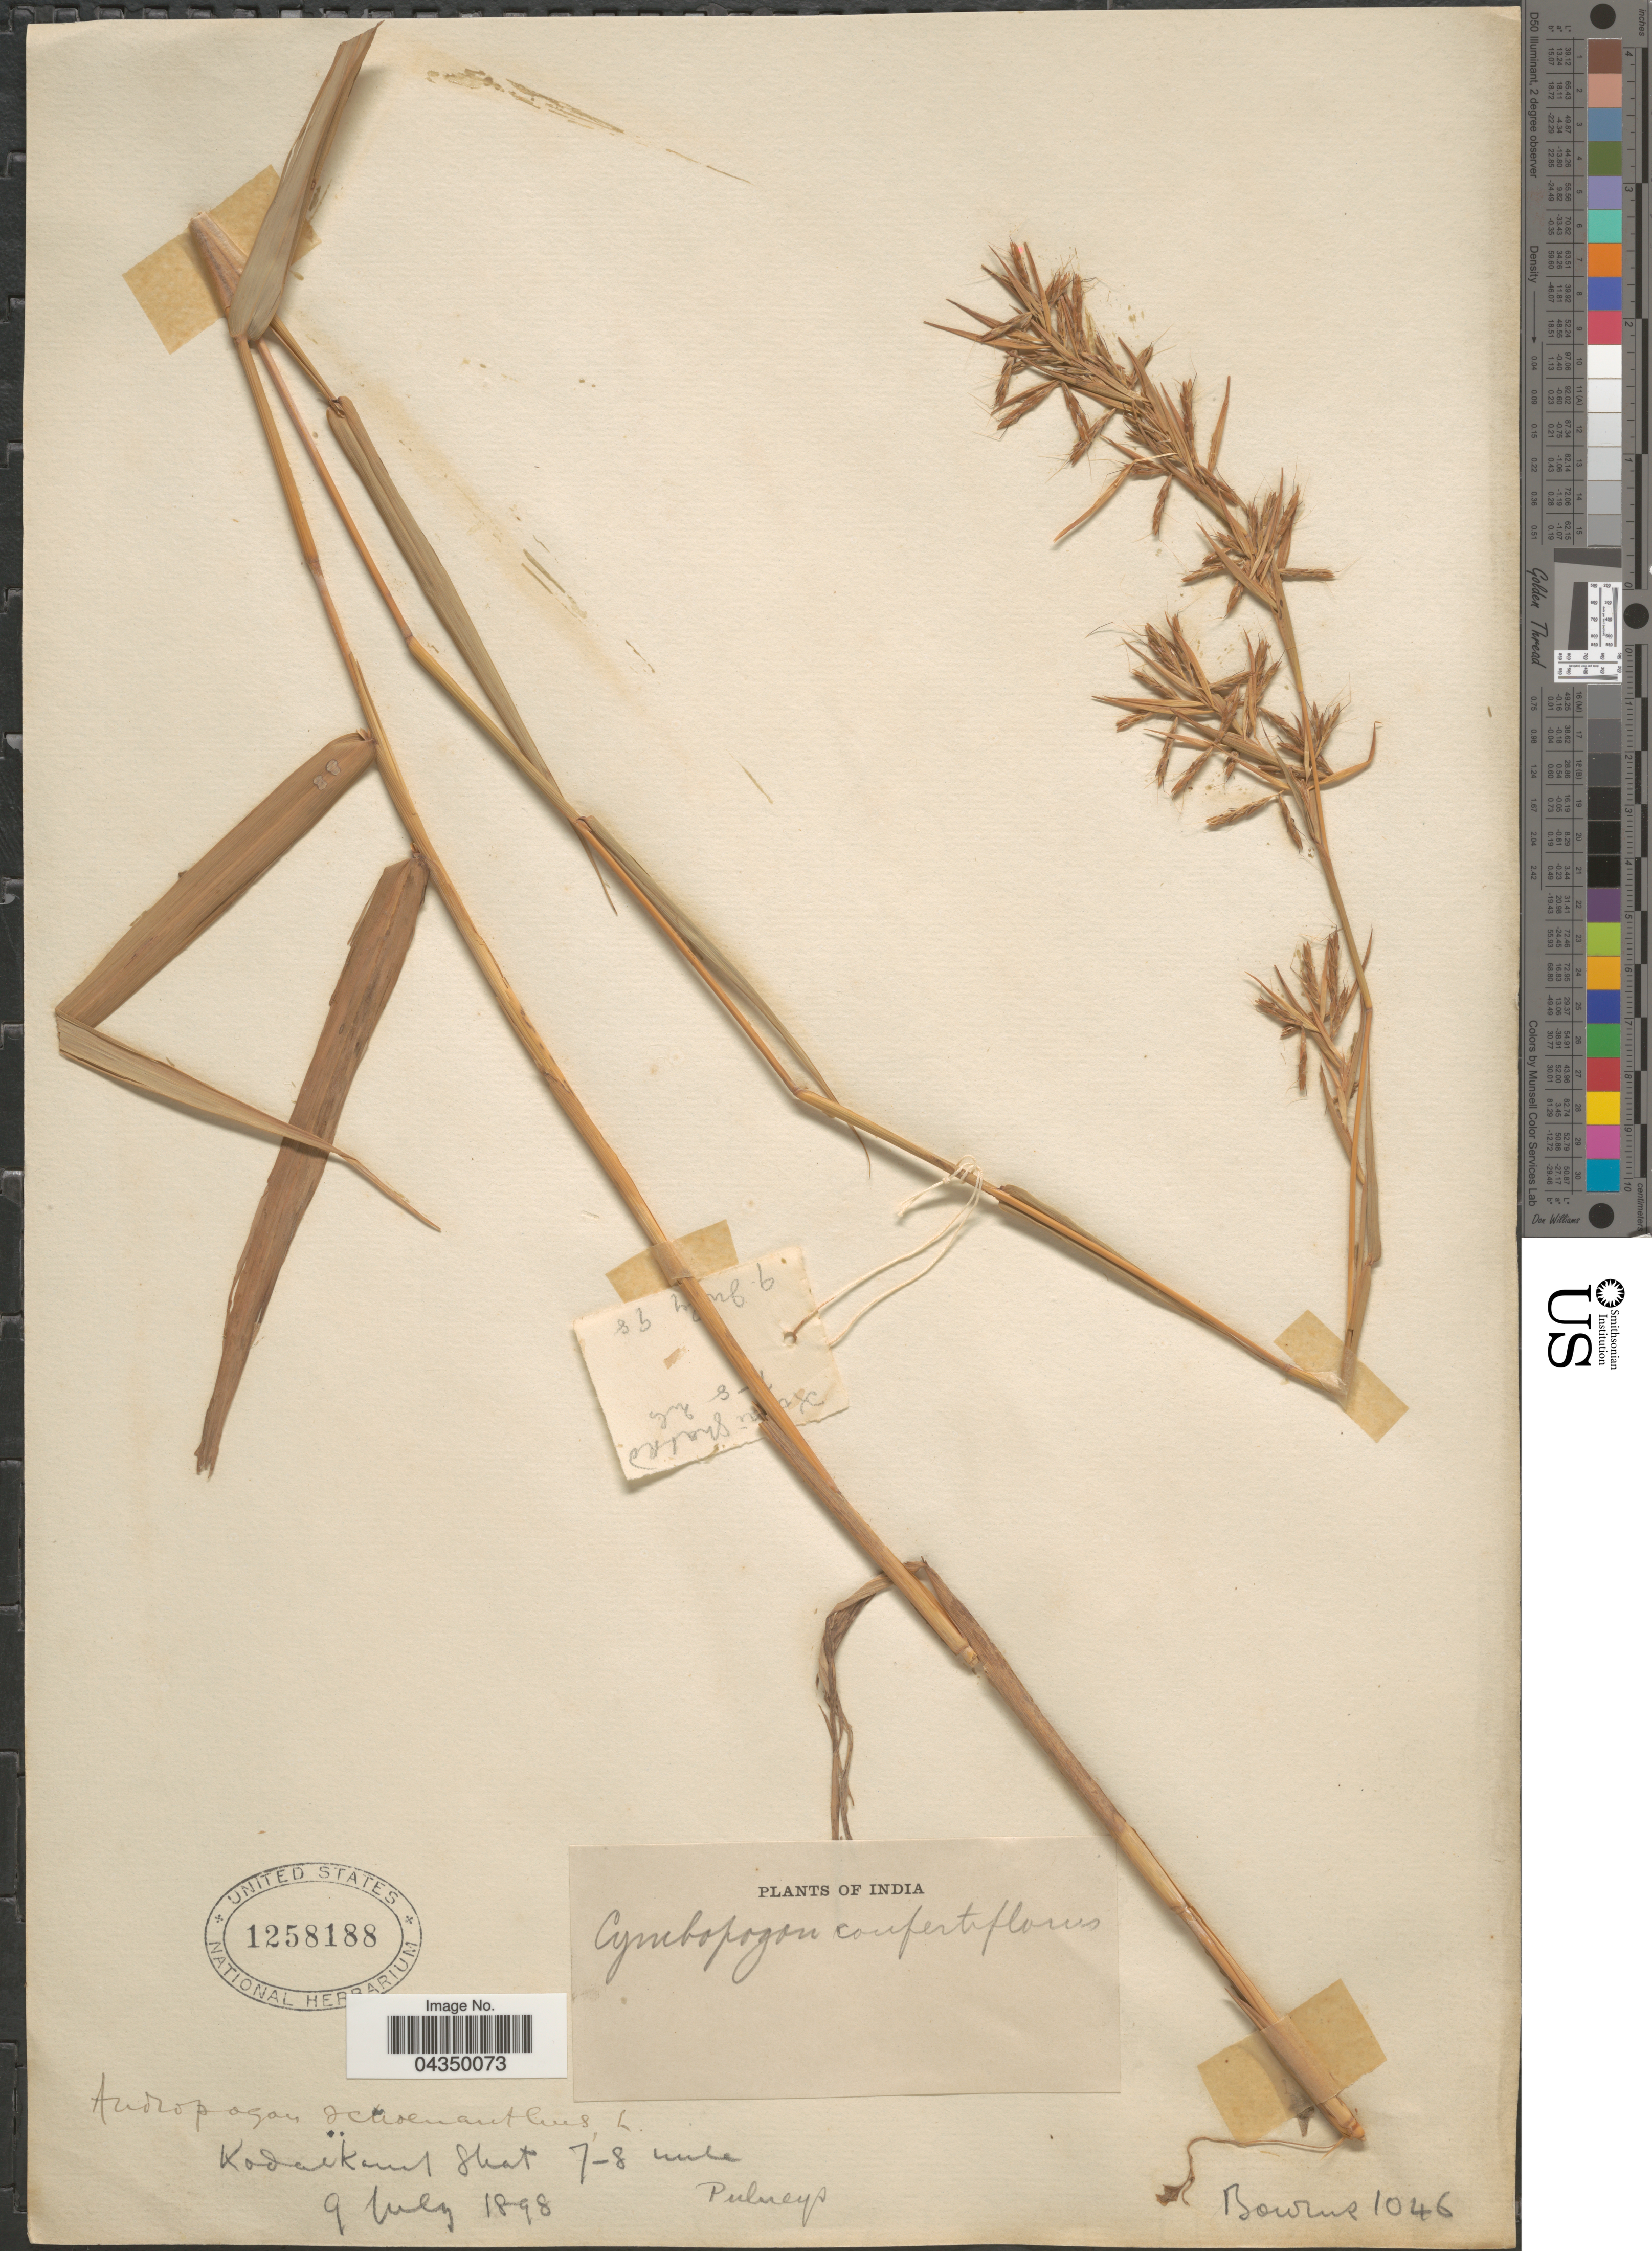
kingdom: Plantae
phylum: Tracheophyta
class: Liliopsida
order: Poales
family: Poaceae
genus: Cymbopogon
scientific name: Cymbopogon nardus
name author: (L.) Rendle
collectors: -- Bourne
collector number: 1046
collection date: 1898-07-09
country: India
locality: Kodaikanal ghat 7-8 mile. Pulneys.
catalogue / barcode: US 1258188